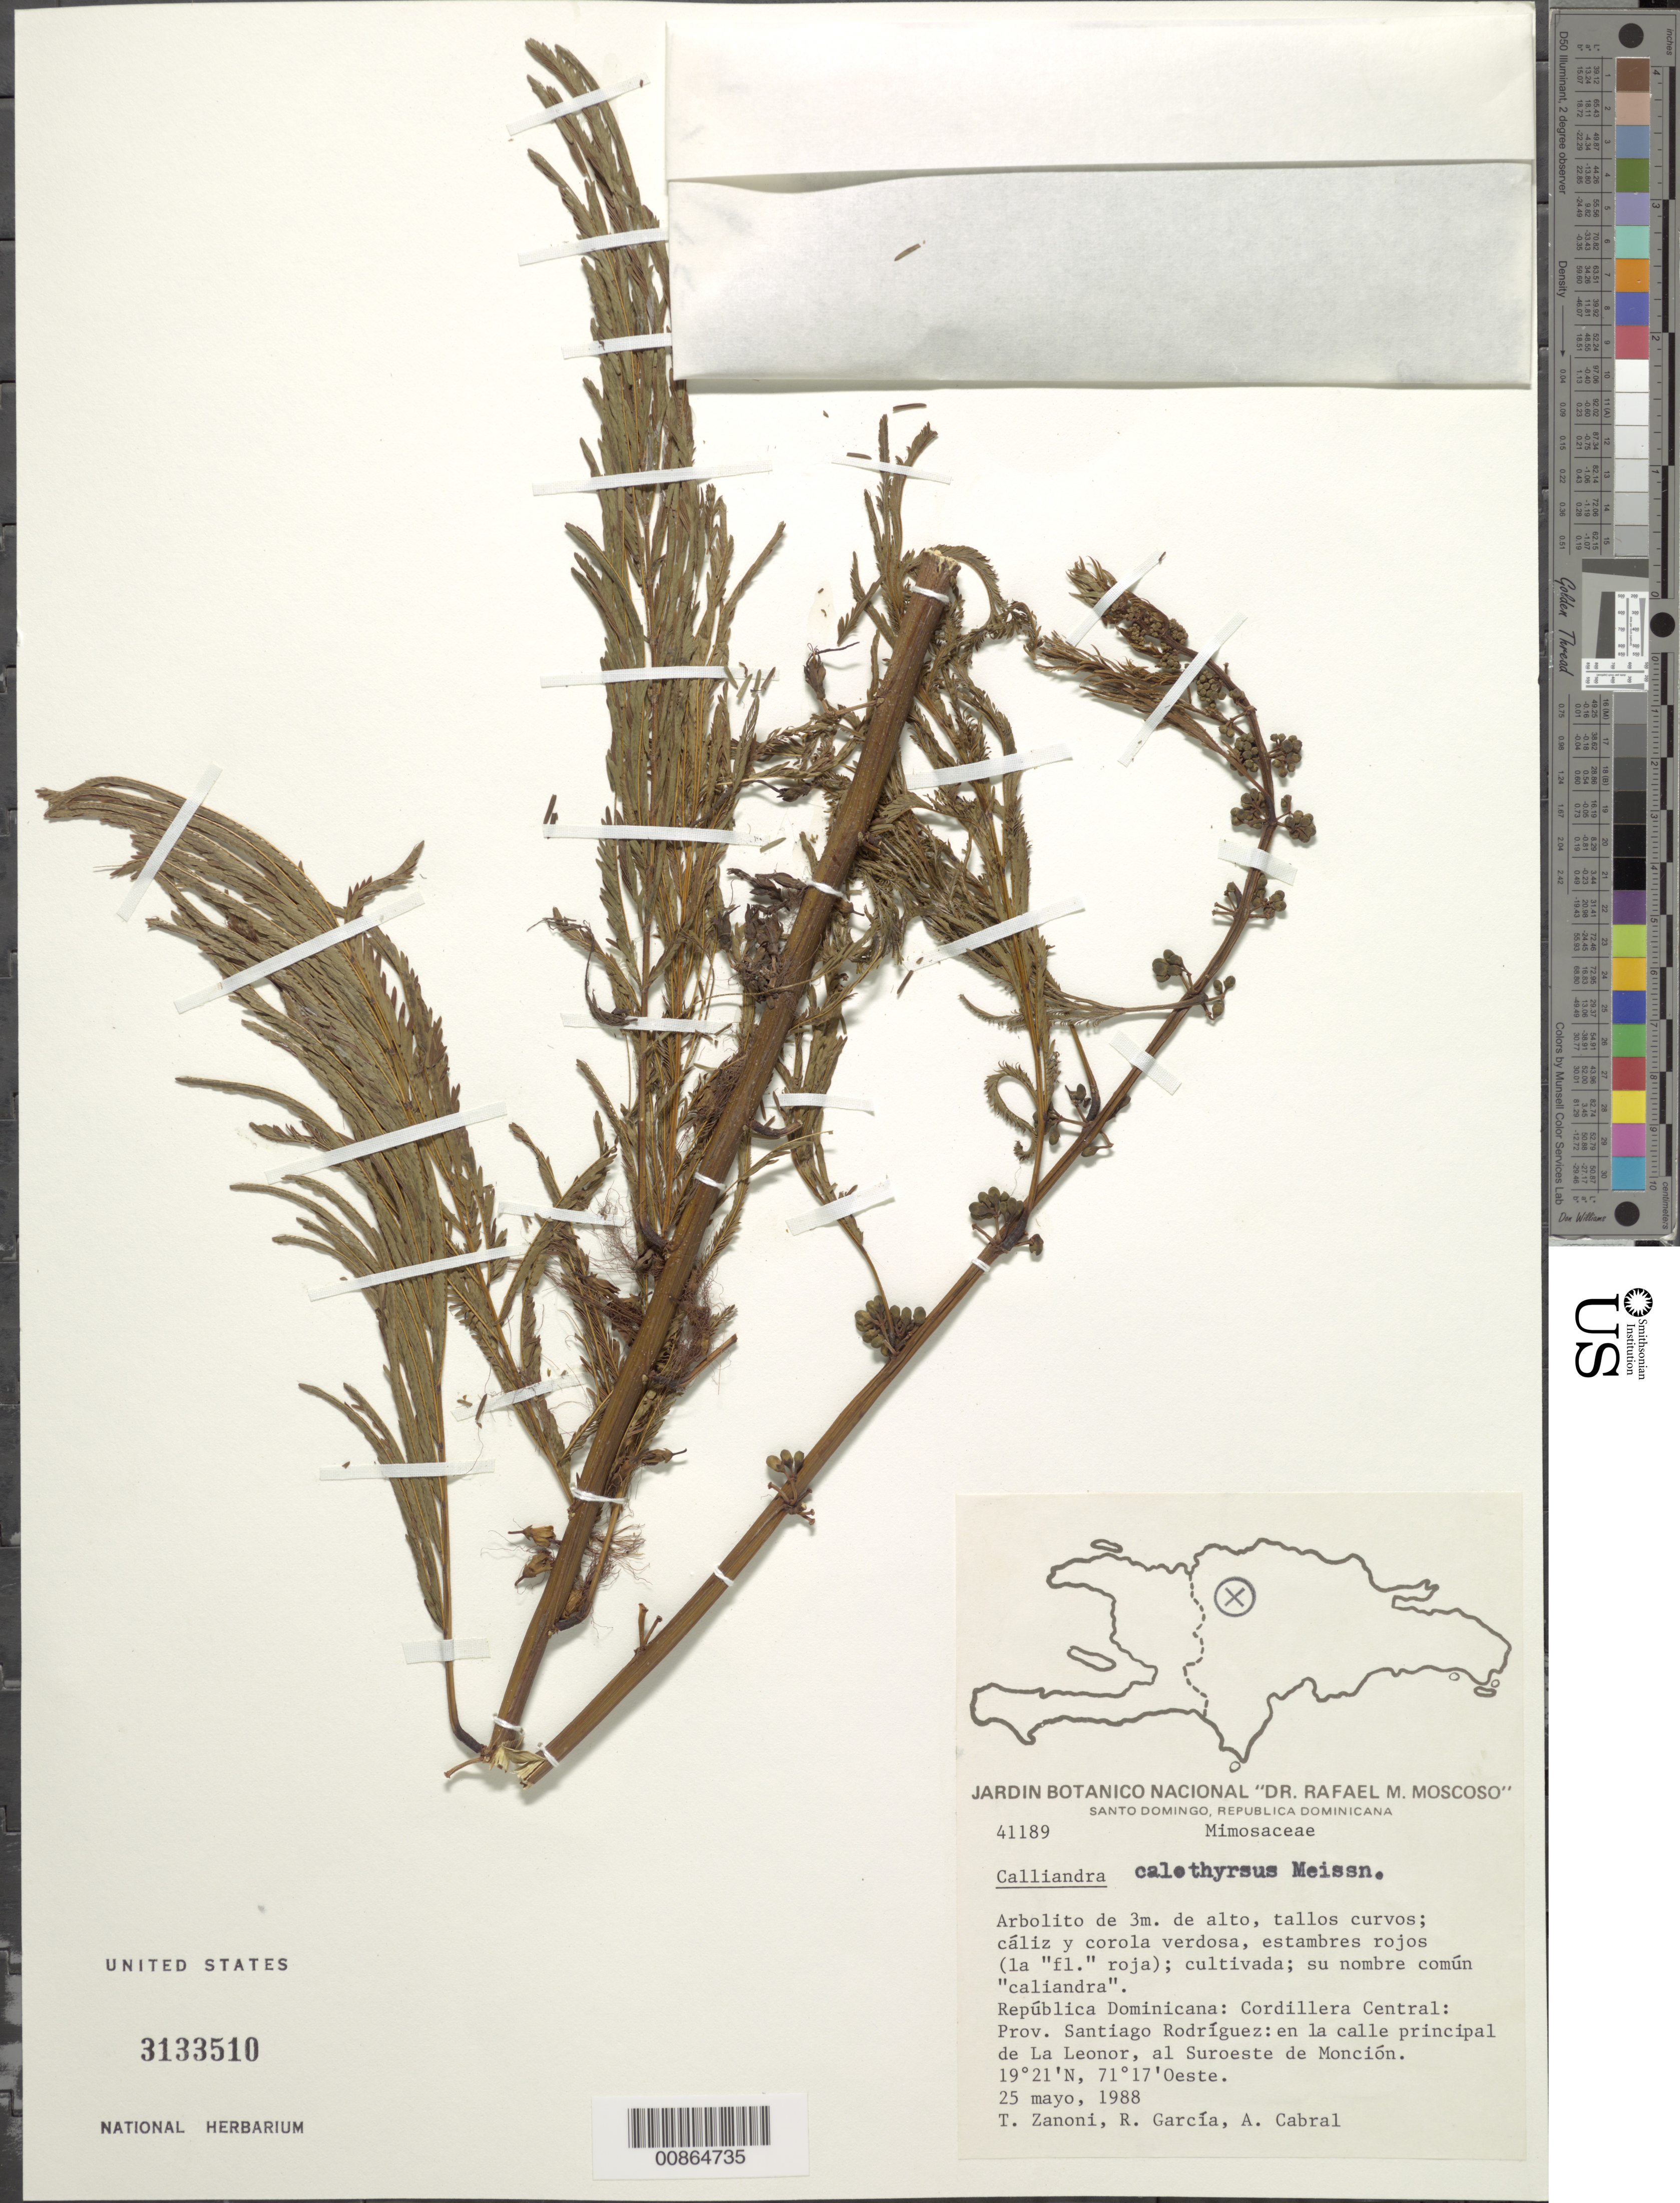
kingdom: Plantae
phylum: Tracheophyta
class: Magnoliopsida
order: Fabales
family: Fabaceae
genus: Calliandra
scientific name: Calliandra calothyrsus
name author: Meisn.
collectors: T. A. Zanoni, R. G. García & A. Cabral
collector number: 41189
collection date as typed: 25 May 1988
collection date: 1988-05-25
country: Dominican Republic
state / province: Santiago Rodríguez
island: Hispaniola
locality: Cordillera Central: en la calle principal de La Leonor, al Suroeste de Monción.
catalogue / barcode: US 3133510